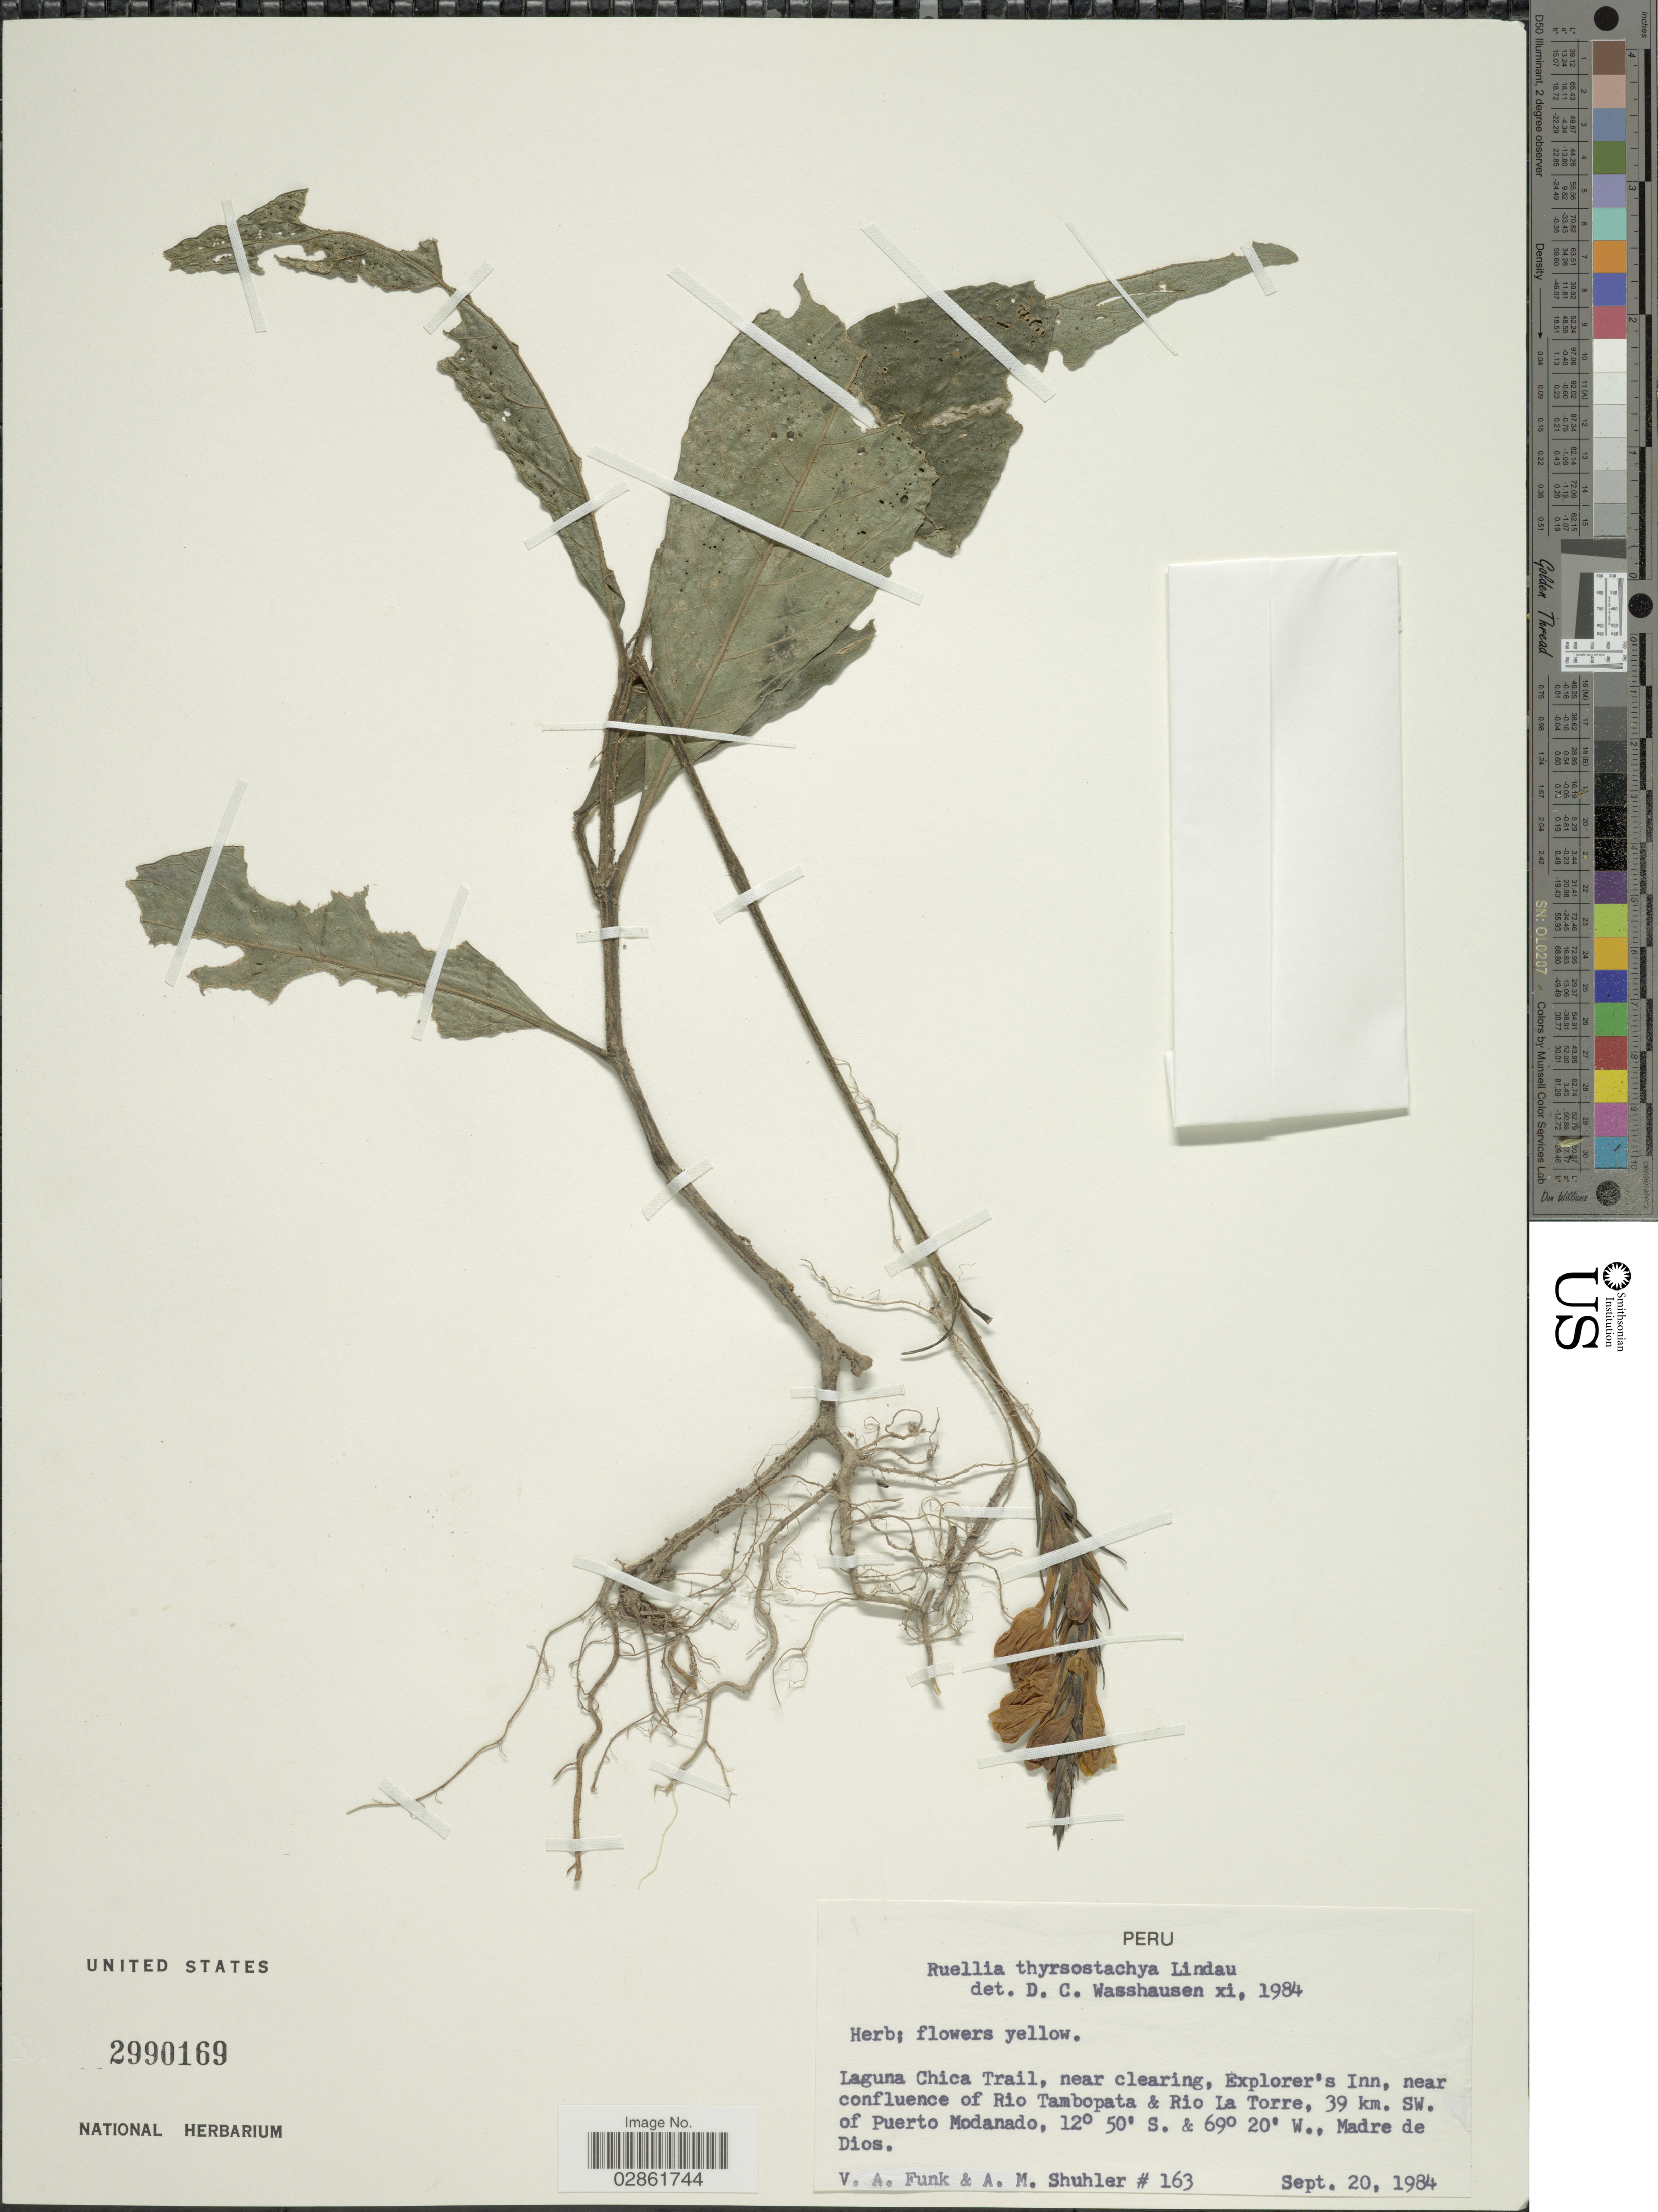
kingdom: Plantae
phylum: Tracheophyta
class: Magnoliopsida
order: Lamiales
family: Acanthaceae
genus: Ruellia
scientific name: Ruellia proxima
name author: Lindau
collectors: V. Funk & A. Shuhler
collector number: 163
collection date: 1984-09-20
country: Peru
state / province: Madre de Dios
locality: Laguna Chica Trail, near confluence of Rio Tambopata & Rio La Torre, 39 km. SW. of Puerto Modanado.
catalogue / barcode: US 2990169